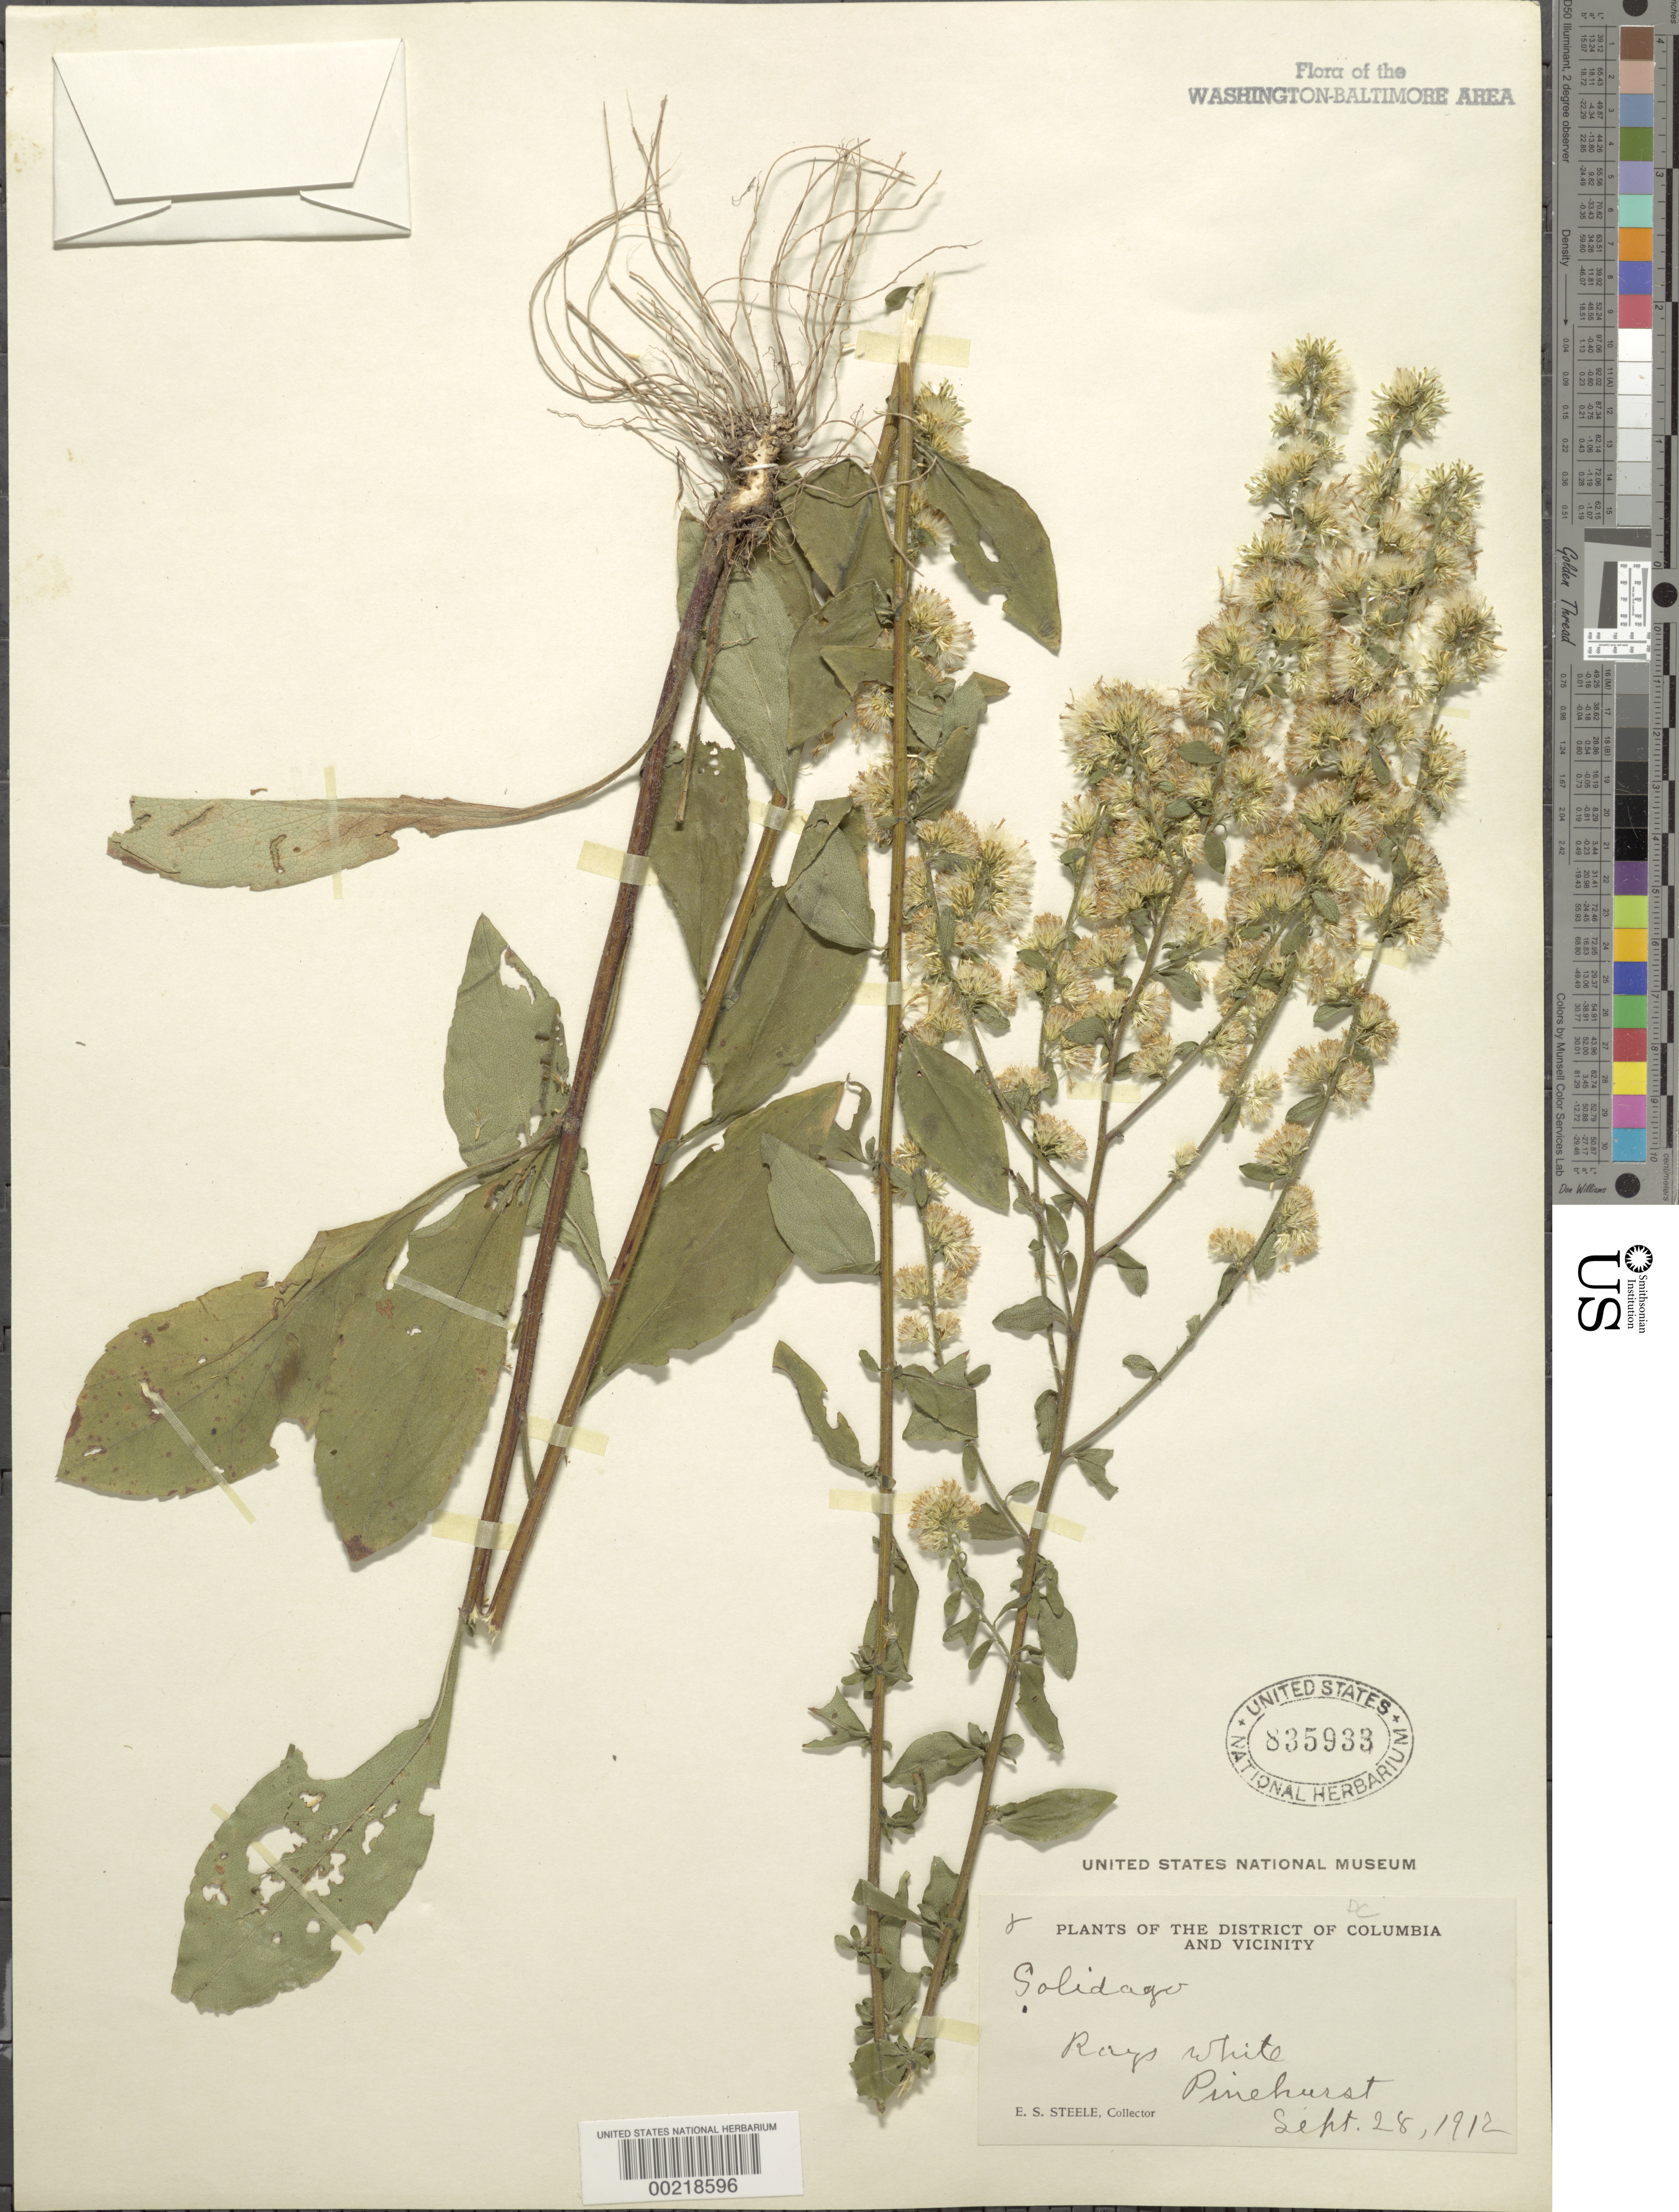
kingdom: Plantae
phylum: Tracheophyta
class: Magnoliopsida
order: Asterales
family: Asteraceae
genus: Solidago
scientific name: Solidago bicolor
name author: L.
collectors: E. Steele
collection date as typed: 28 Sep 1912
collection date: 1912-09-28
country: United States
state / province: District of Columbia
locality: Pinehurst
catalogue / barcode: US 835933